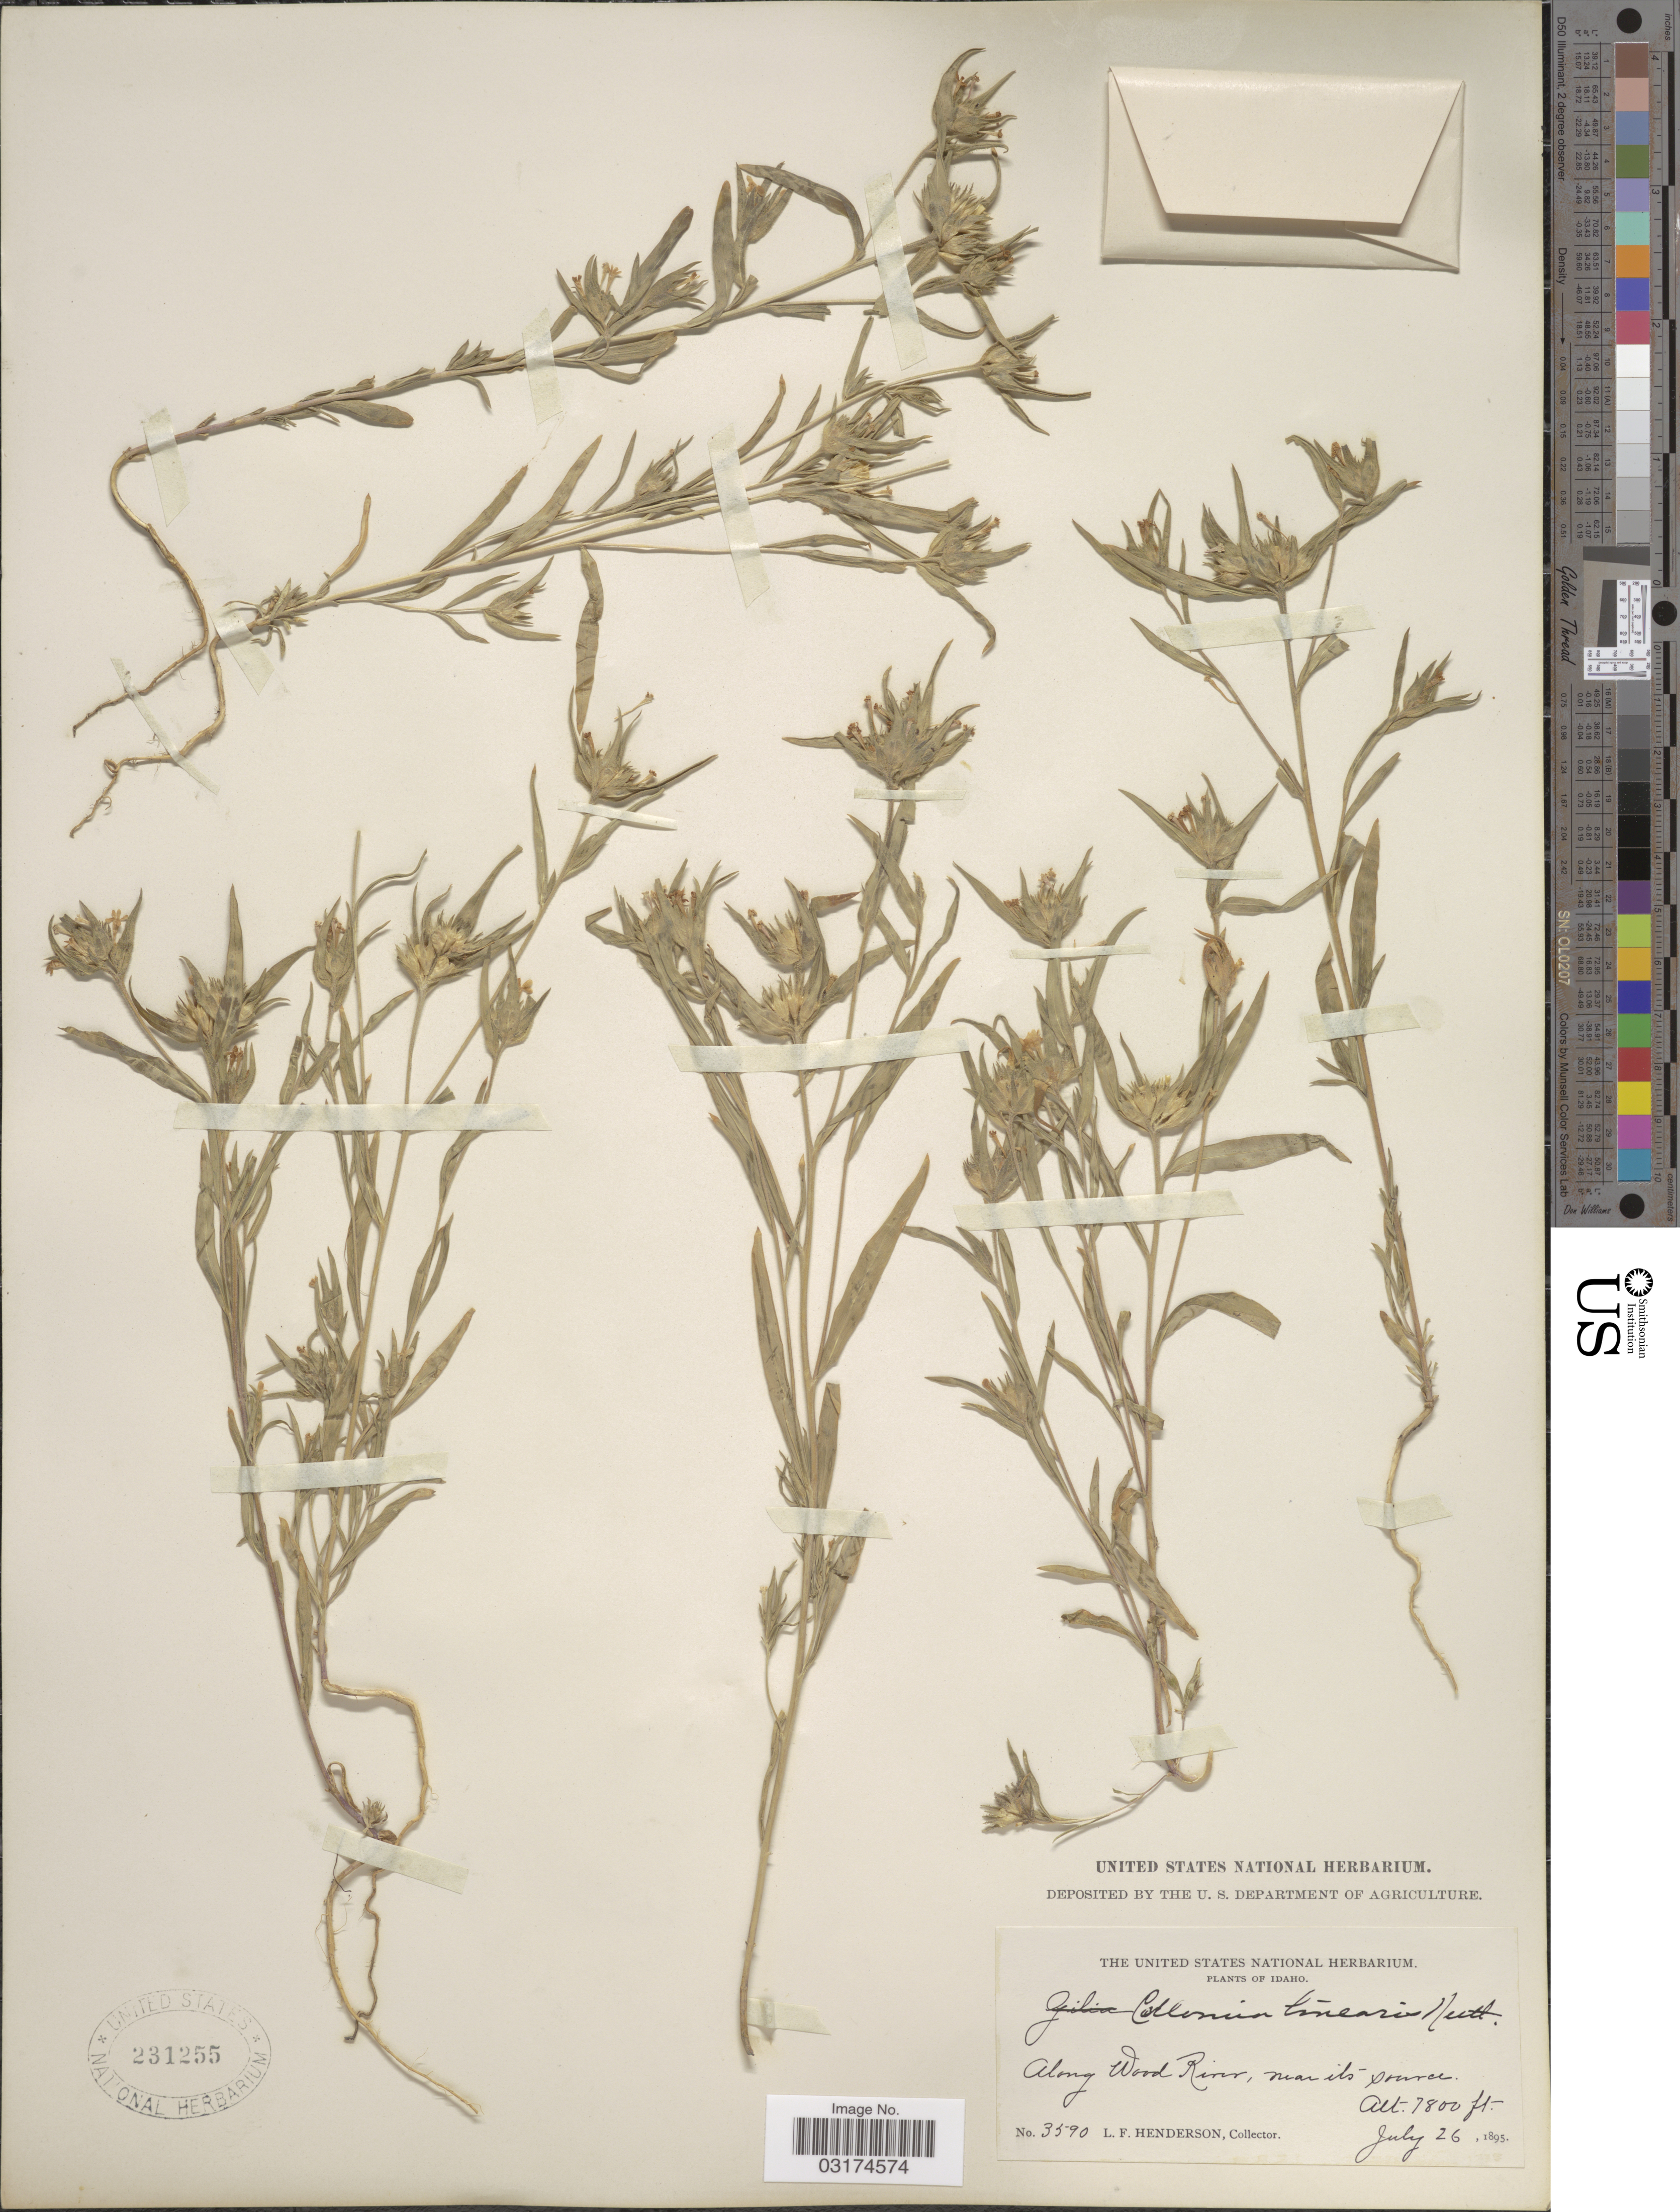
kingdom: Plantae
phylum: Tracheophyta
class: Magnoliopsida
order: Ericales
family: Polemoniaceae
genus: Collomia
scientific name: Collomia linearis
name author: Nutt.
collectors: L. Henderson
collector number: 3590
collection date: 1895-07-26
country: United States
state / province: Idaho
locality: Along Wood River, near its source.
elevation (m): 2377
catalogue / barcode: US 231255